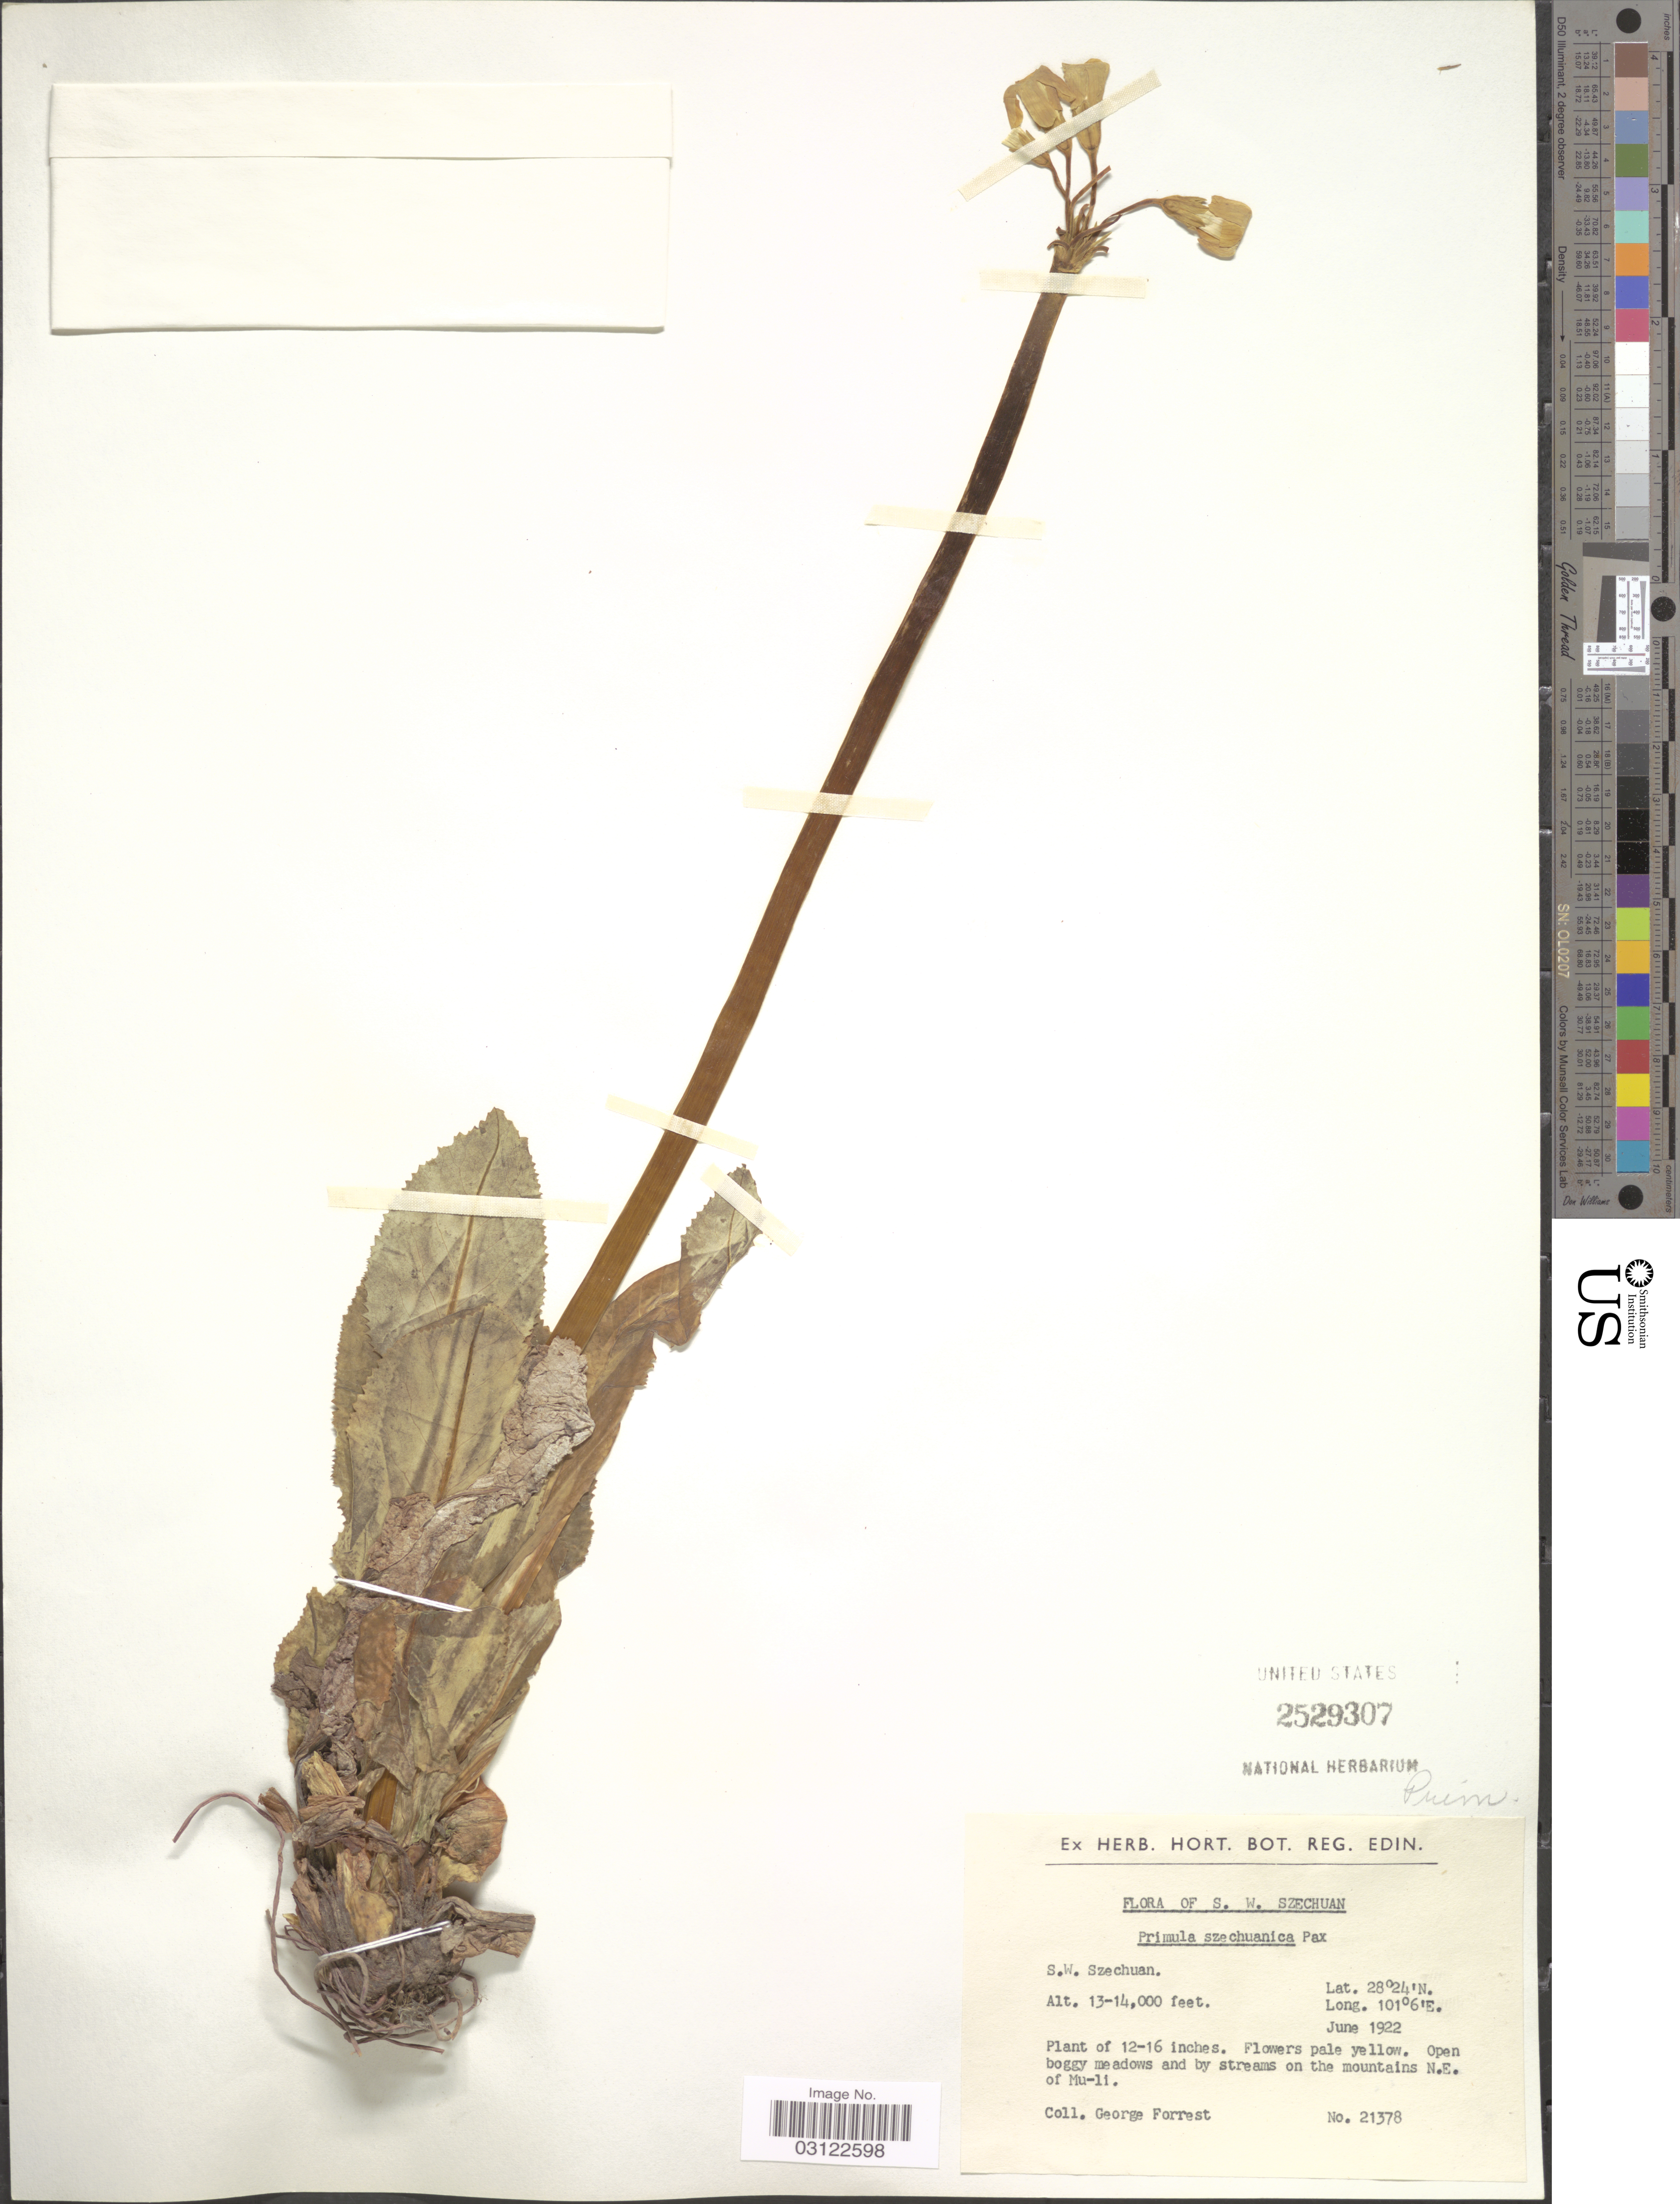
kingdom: Plantae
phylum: Tracheophyta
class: Magnoliopsida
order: Ericales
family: Primulaceae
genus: Primula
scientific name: Primula szechuanica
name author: Pax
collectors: G. Forrest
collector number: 21378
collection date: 1922-06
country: China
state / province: Sichuan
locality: S.W. Szechuan. Open boggy meadows and by stream on the mountains N.E. of Mu-li.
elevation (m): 3962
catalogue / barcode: US 2529307